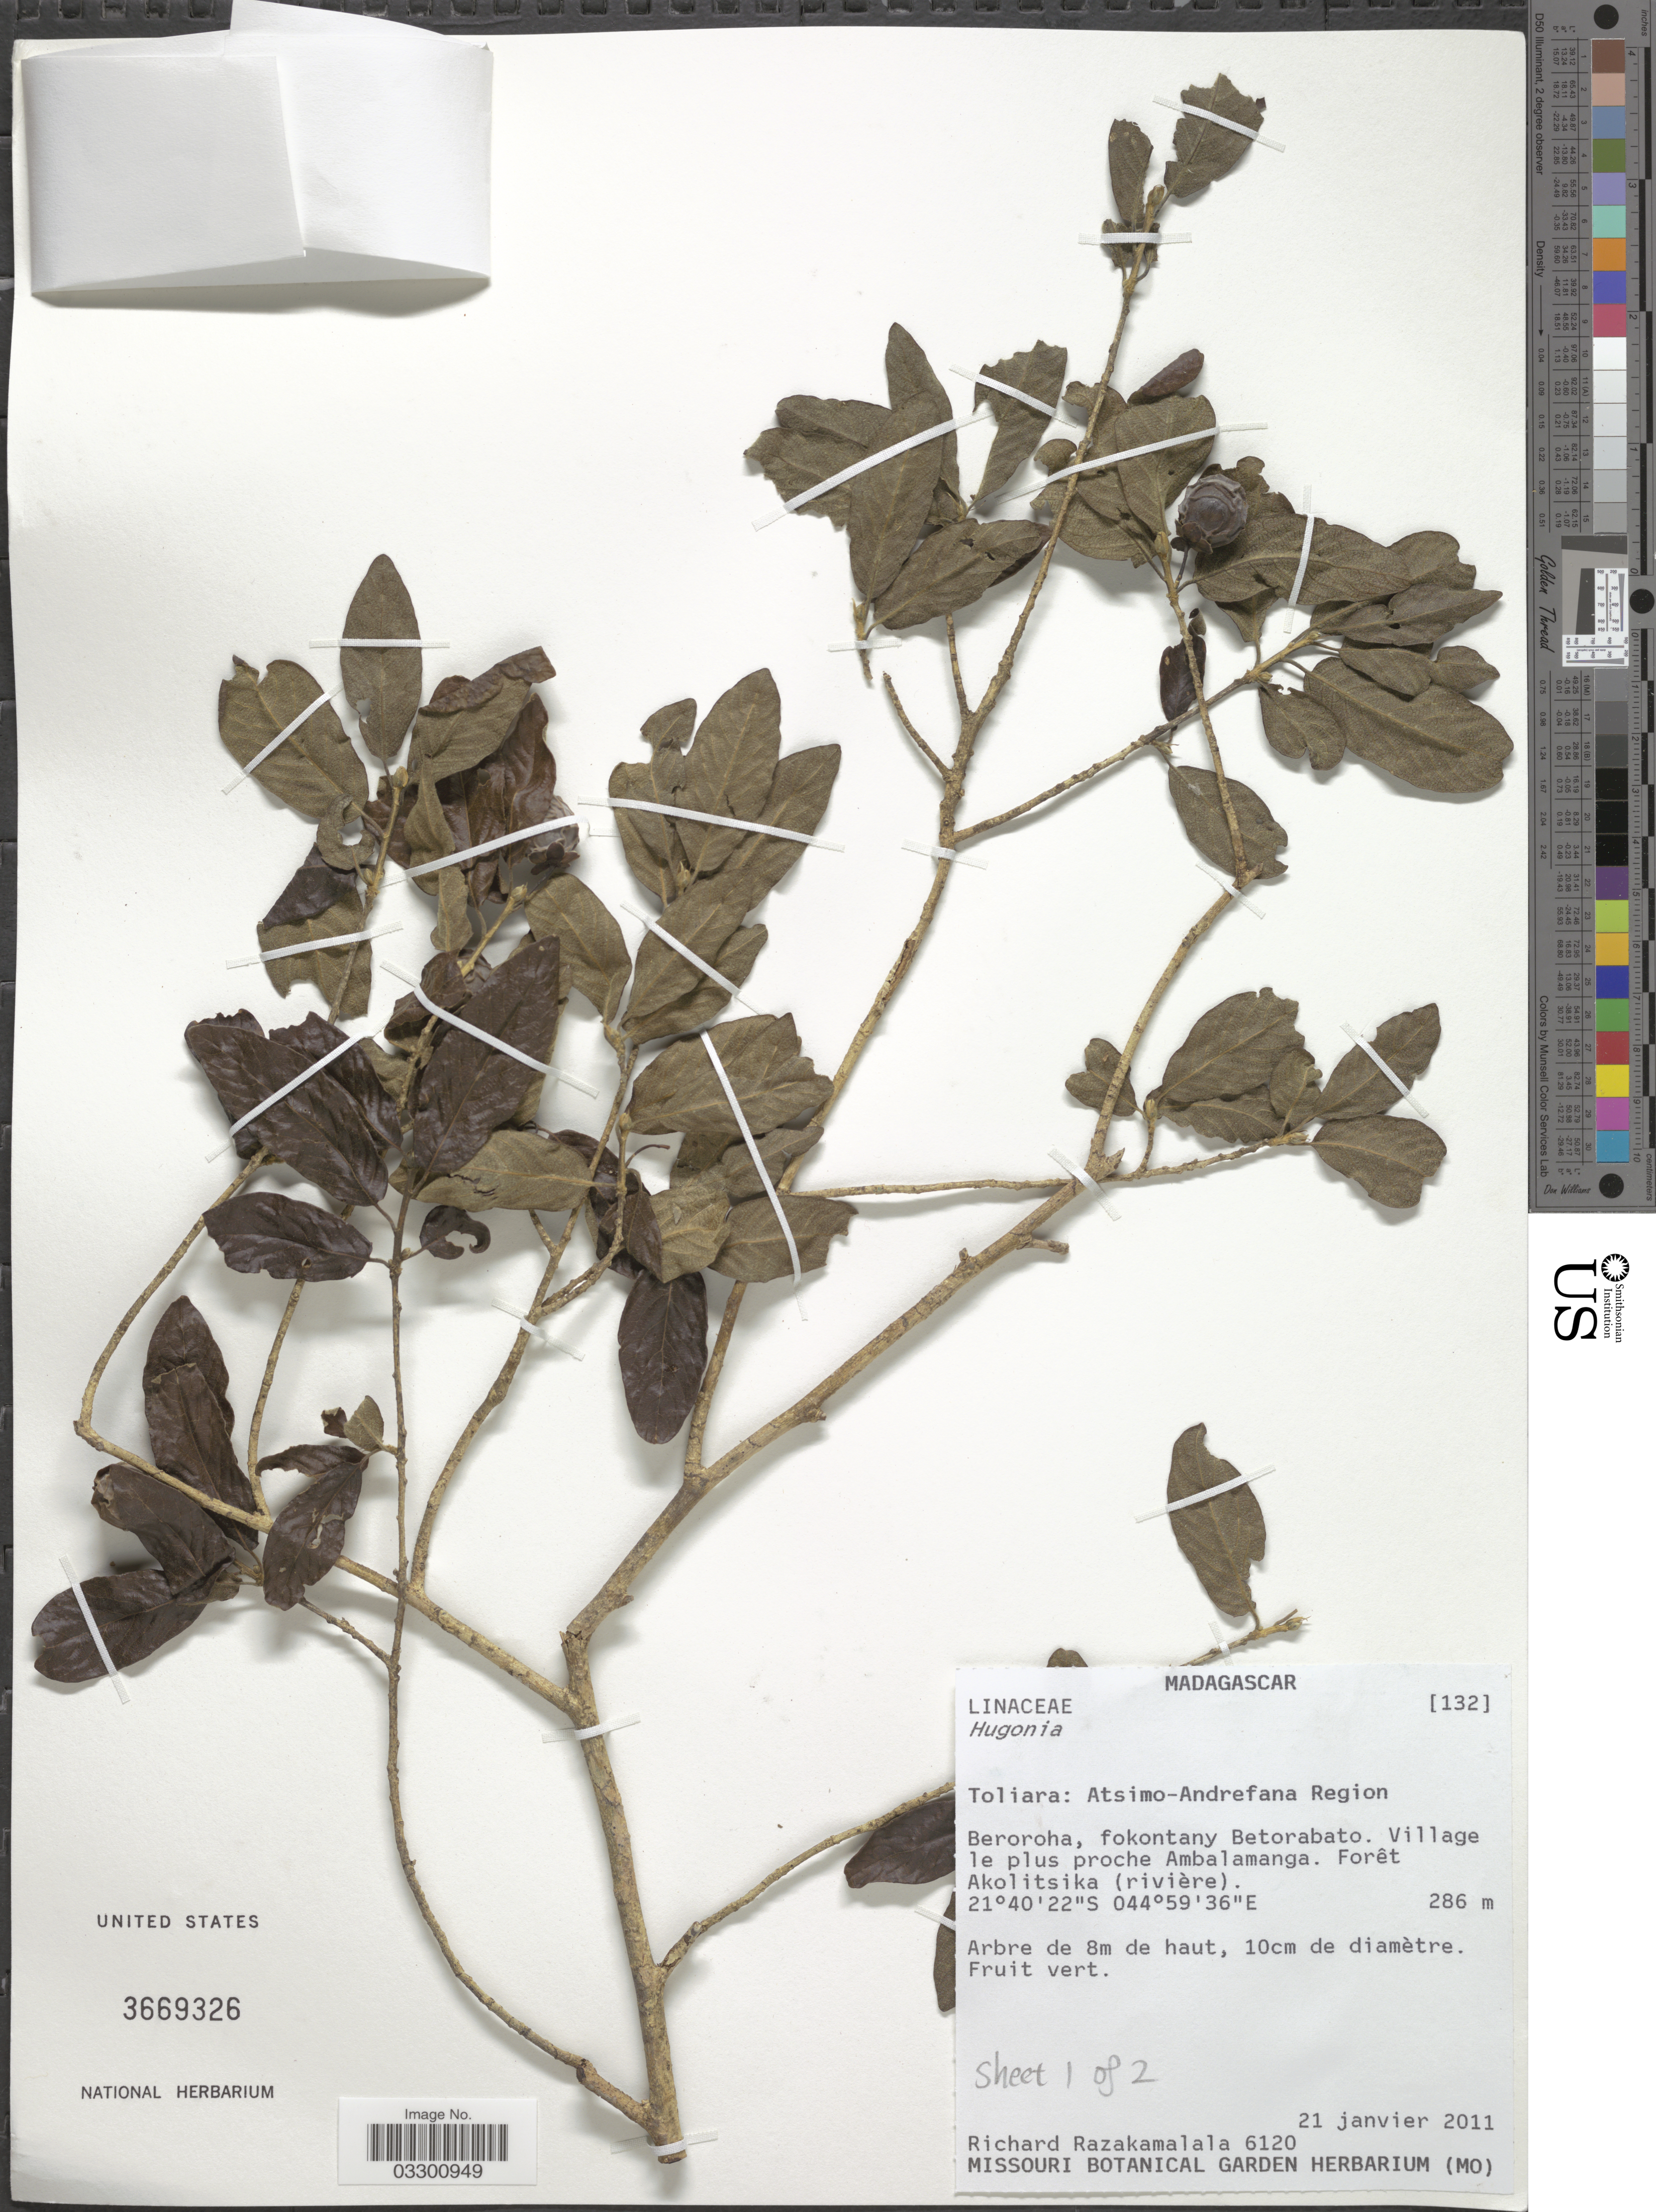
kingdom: Plantae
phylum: Tracheophyta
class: Magnoliopsida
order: Malpighiales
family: Linaceae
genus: Hugonia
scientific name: Hugonia sp.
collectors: R. Razakamalala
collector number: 6120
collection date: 2011-01-21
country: Madagascar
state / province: Atsimo-Andrefana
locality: Atsimo-Andrefana Region. Beroroha, fokontany Betorabato. Village le plus roche Ambalamanga. Forêt Akolitsika (rivière).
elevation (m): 286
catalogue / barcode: US 3669326